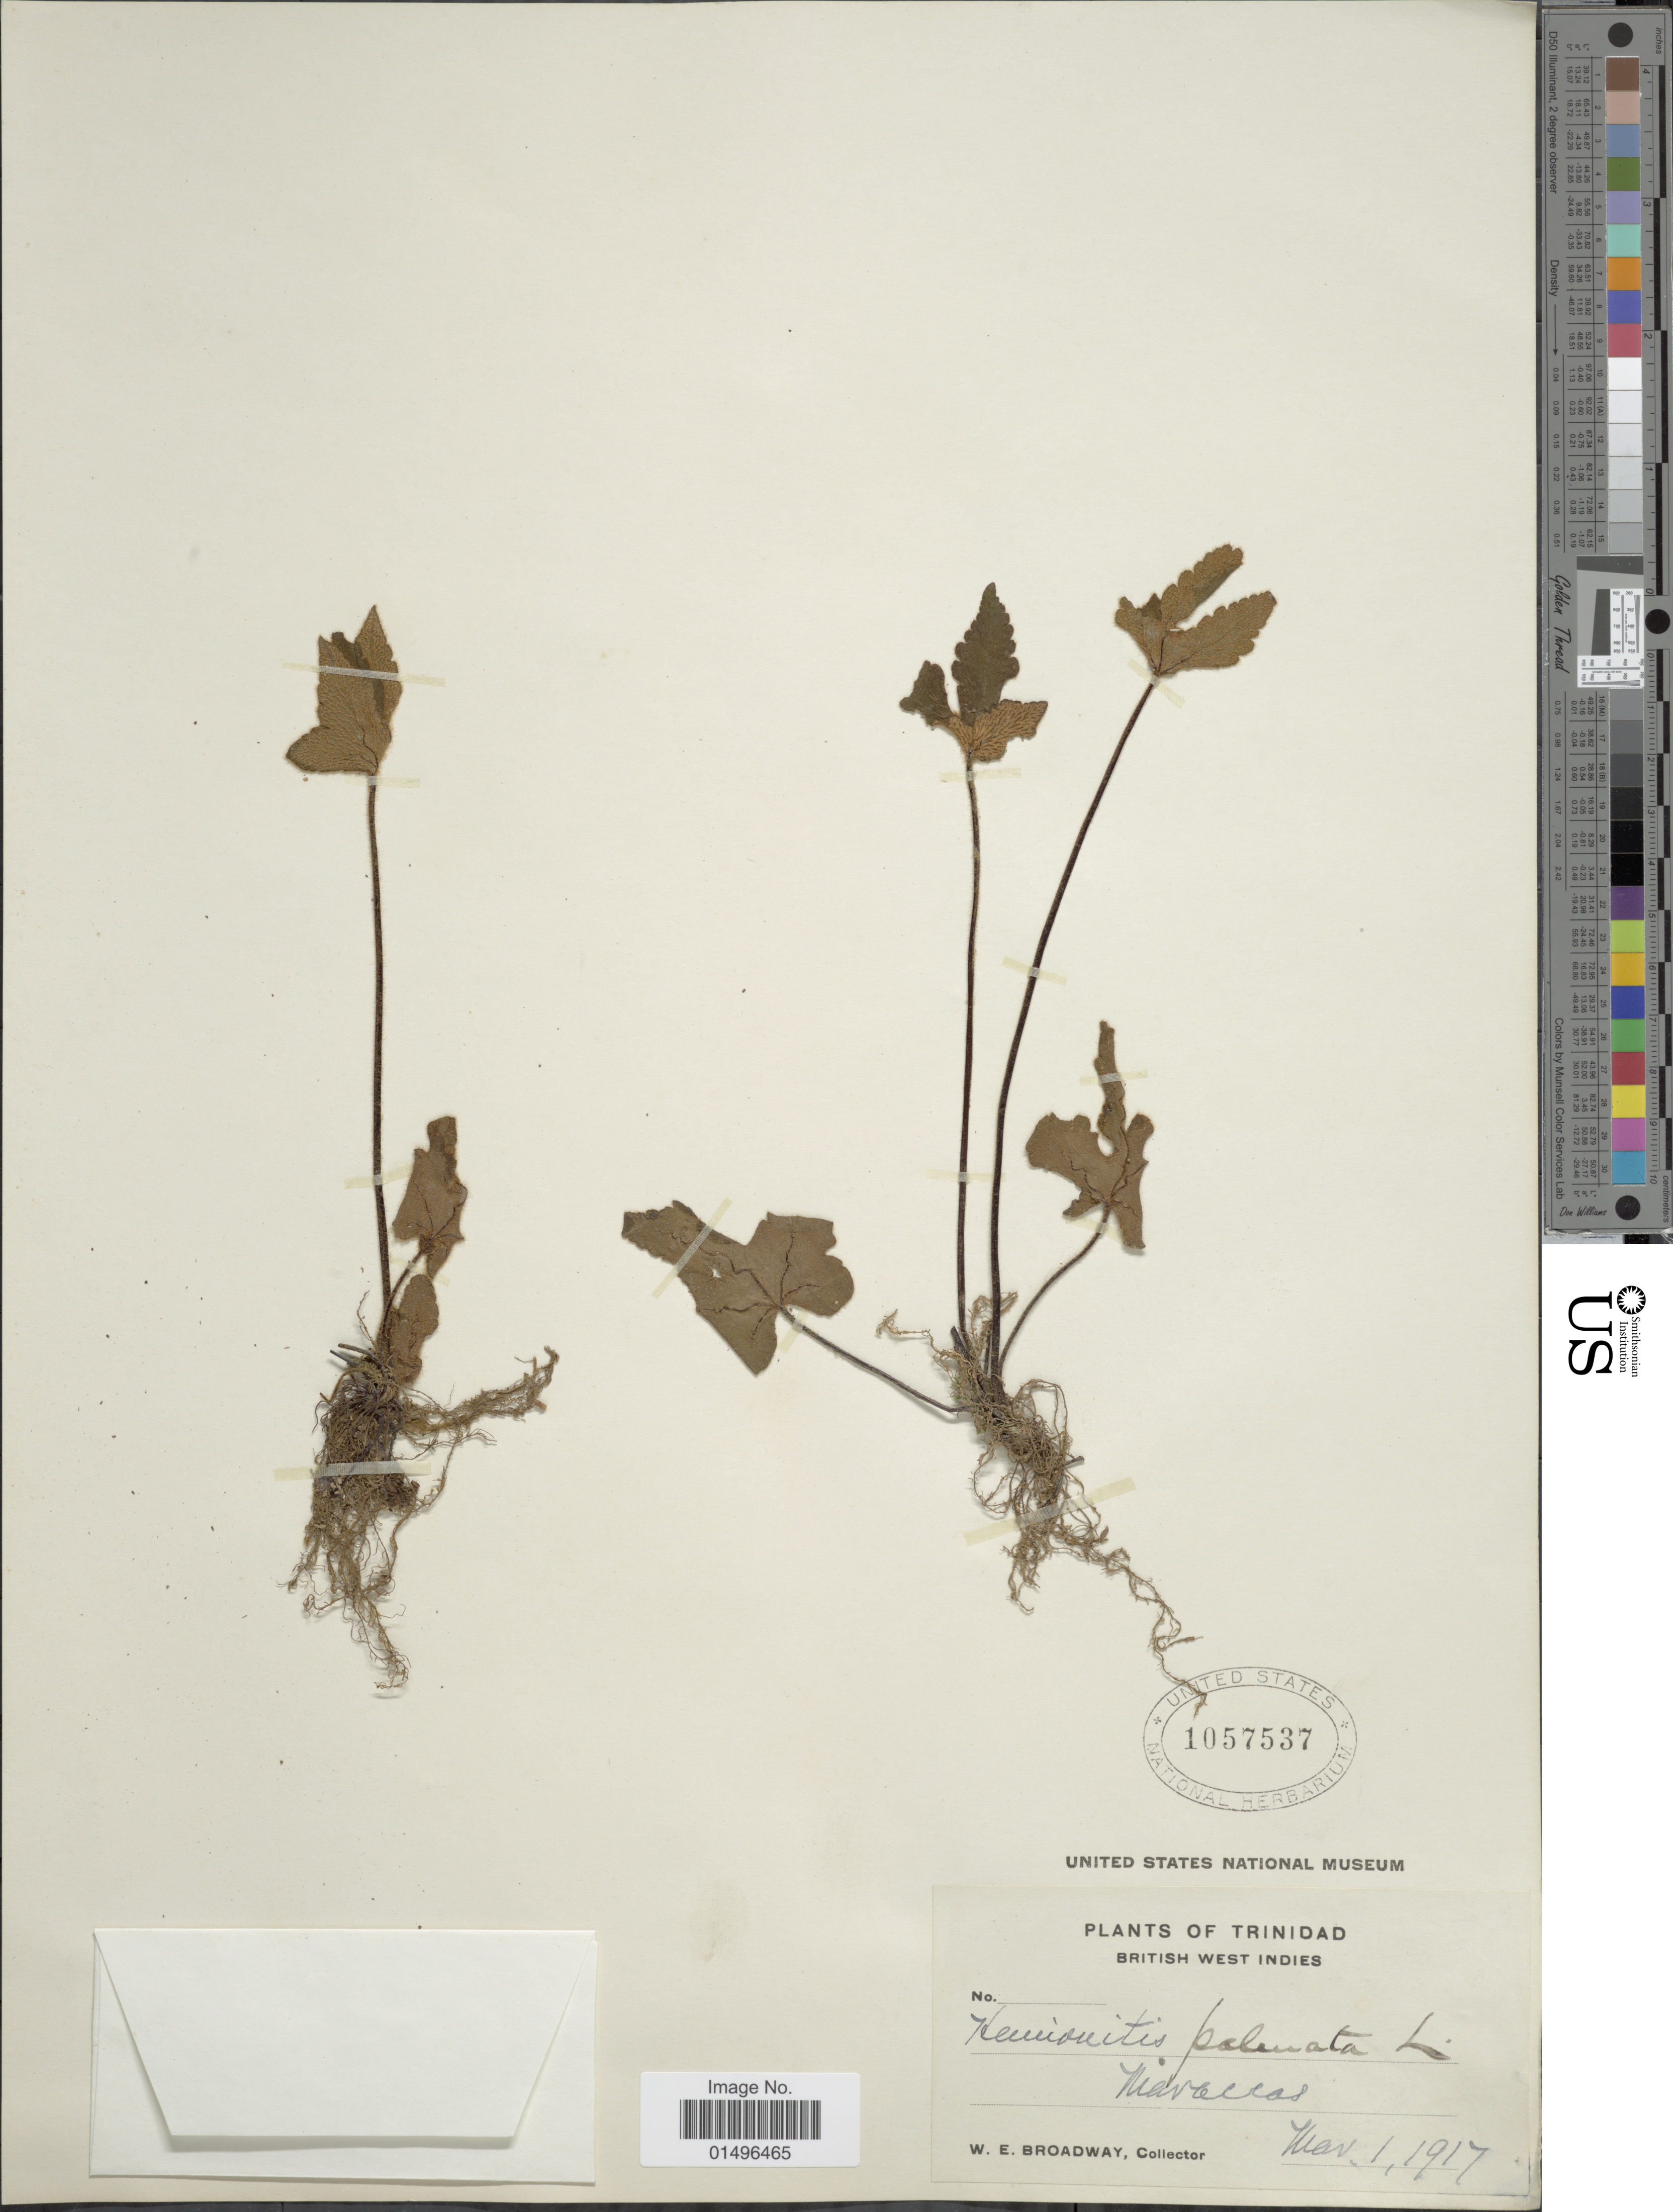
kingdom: Plantae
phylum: Tracheophyta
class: Polypodiopsida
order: Polypodiales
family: Pteridaceae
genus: Hemionitis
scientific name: Hemionitis palmata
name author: L.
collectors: W. E. Broadway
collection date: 1917-03-01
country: Trinidad and Tobago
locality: Trinidad, British West Indies, Maracas.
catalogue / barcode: US 1057537